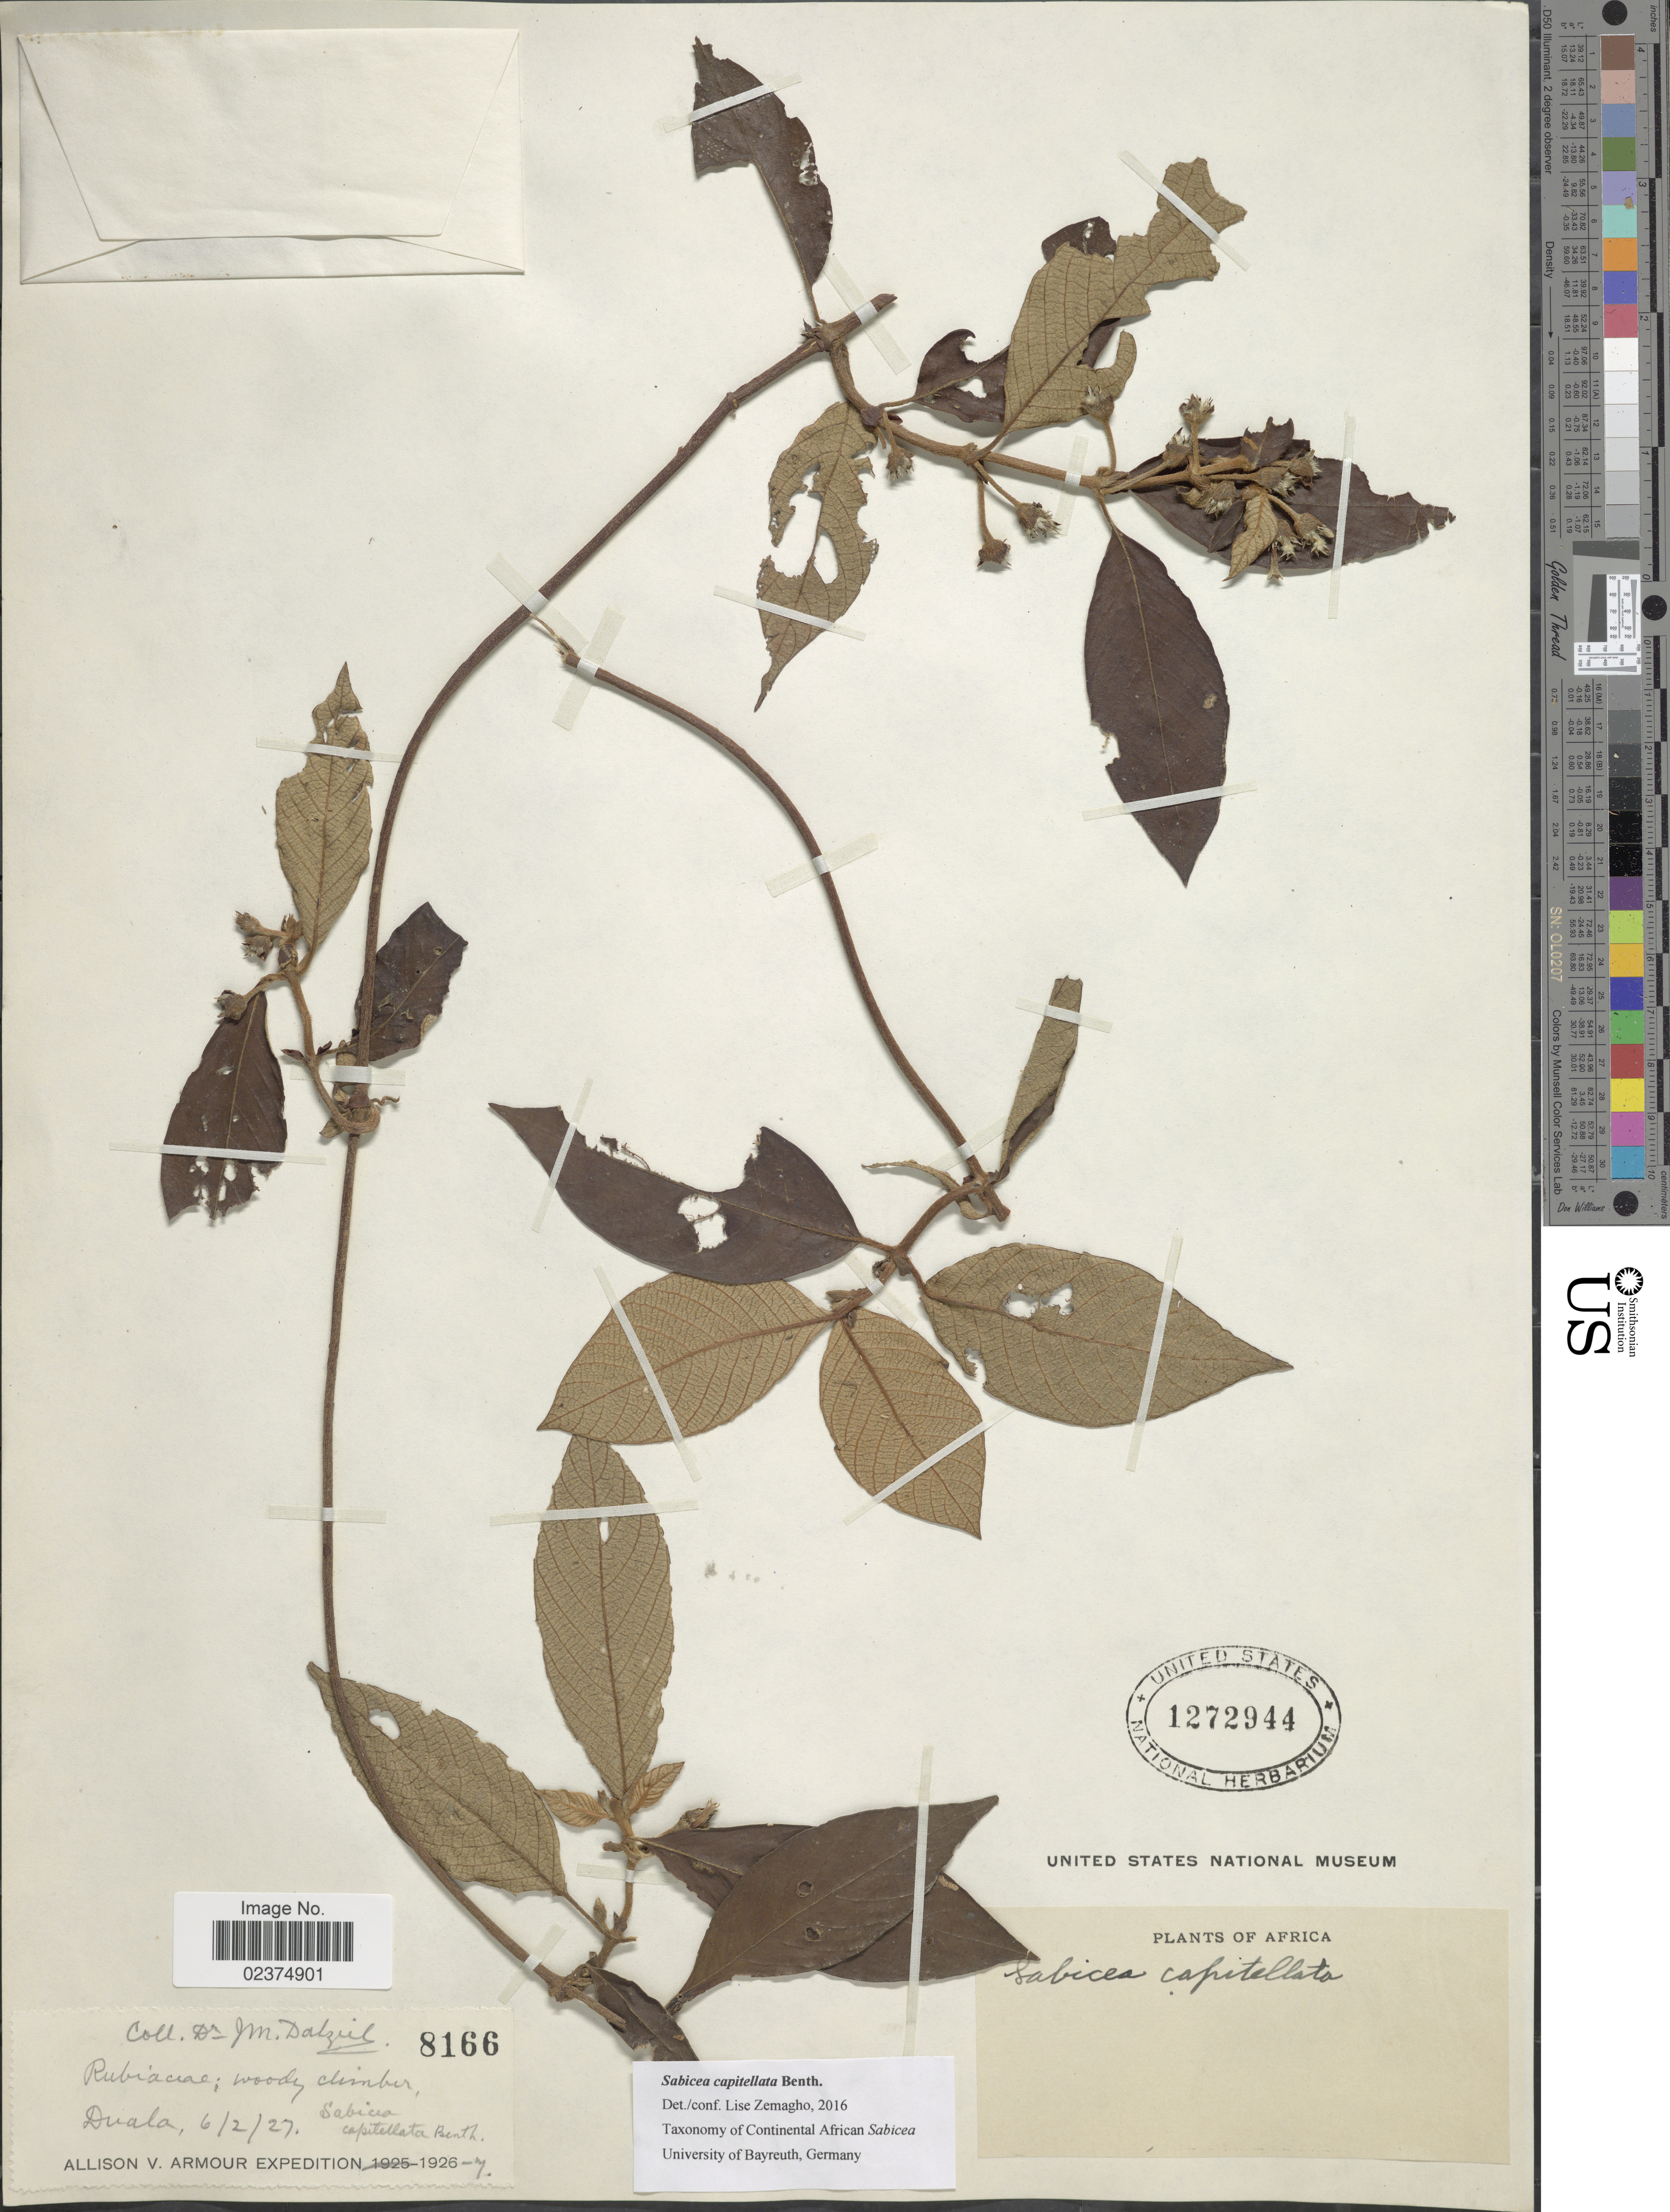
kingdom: Plantae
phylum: Tracheophyta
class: Magnoliopsida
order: Gentianales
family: Rubiaceae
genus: Sabicea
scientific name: Sabicea capitellata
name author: Benth.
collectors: J. Dalziel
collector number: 8166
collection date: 1927-02-06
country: Cameroon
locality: Duala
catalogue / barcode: US 1272944